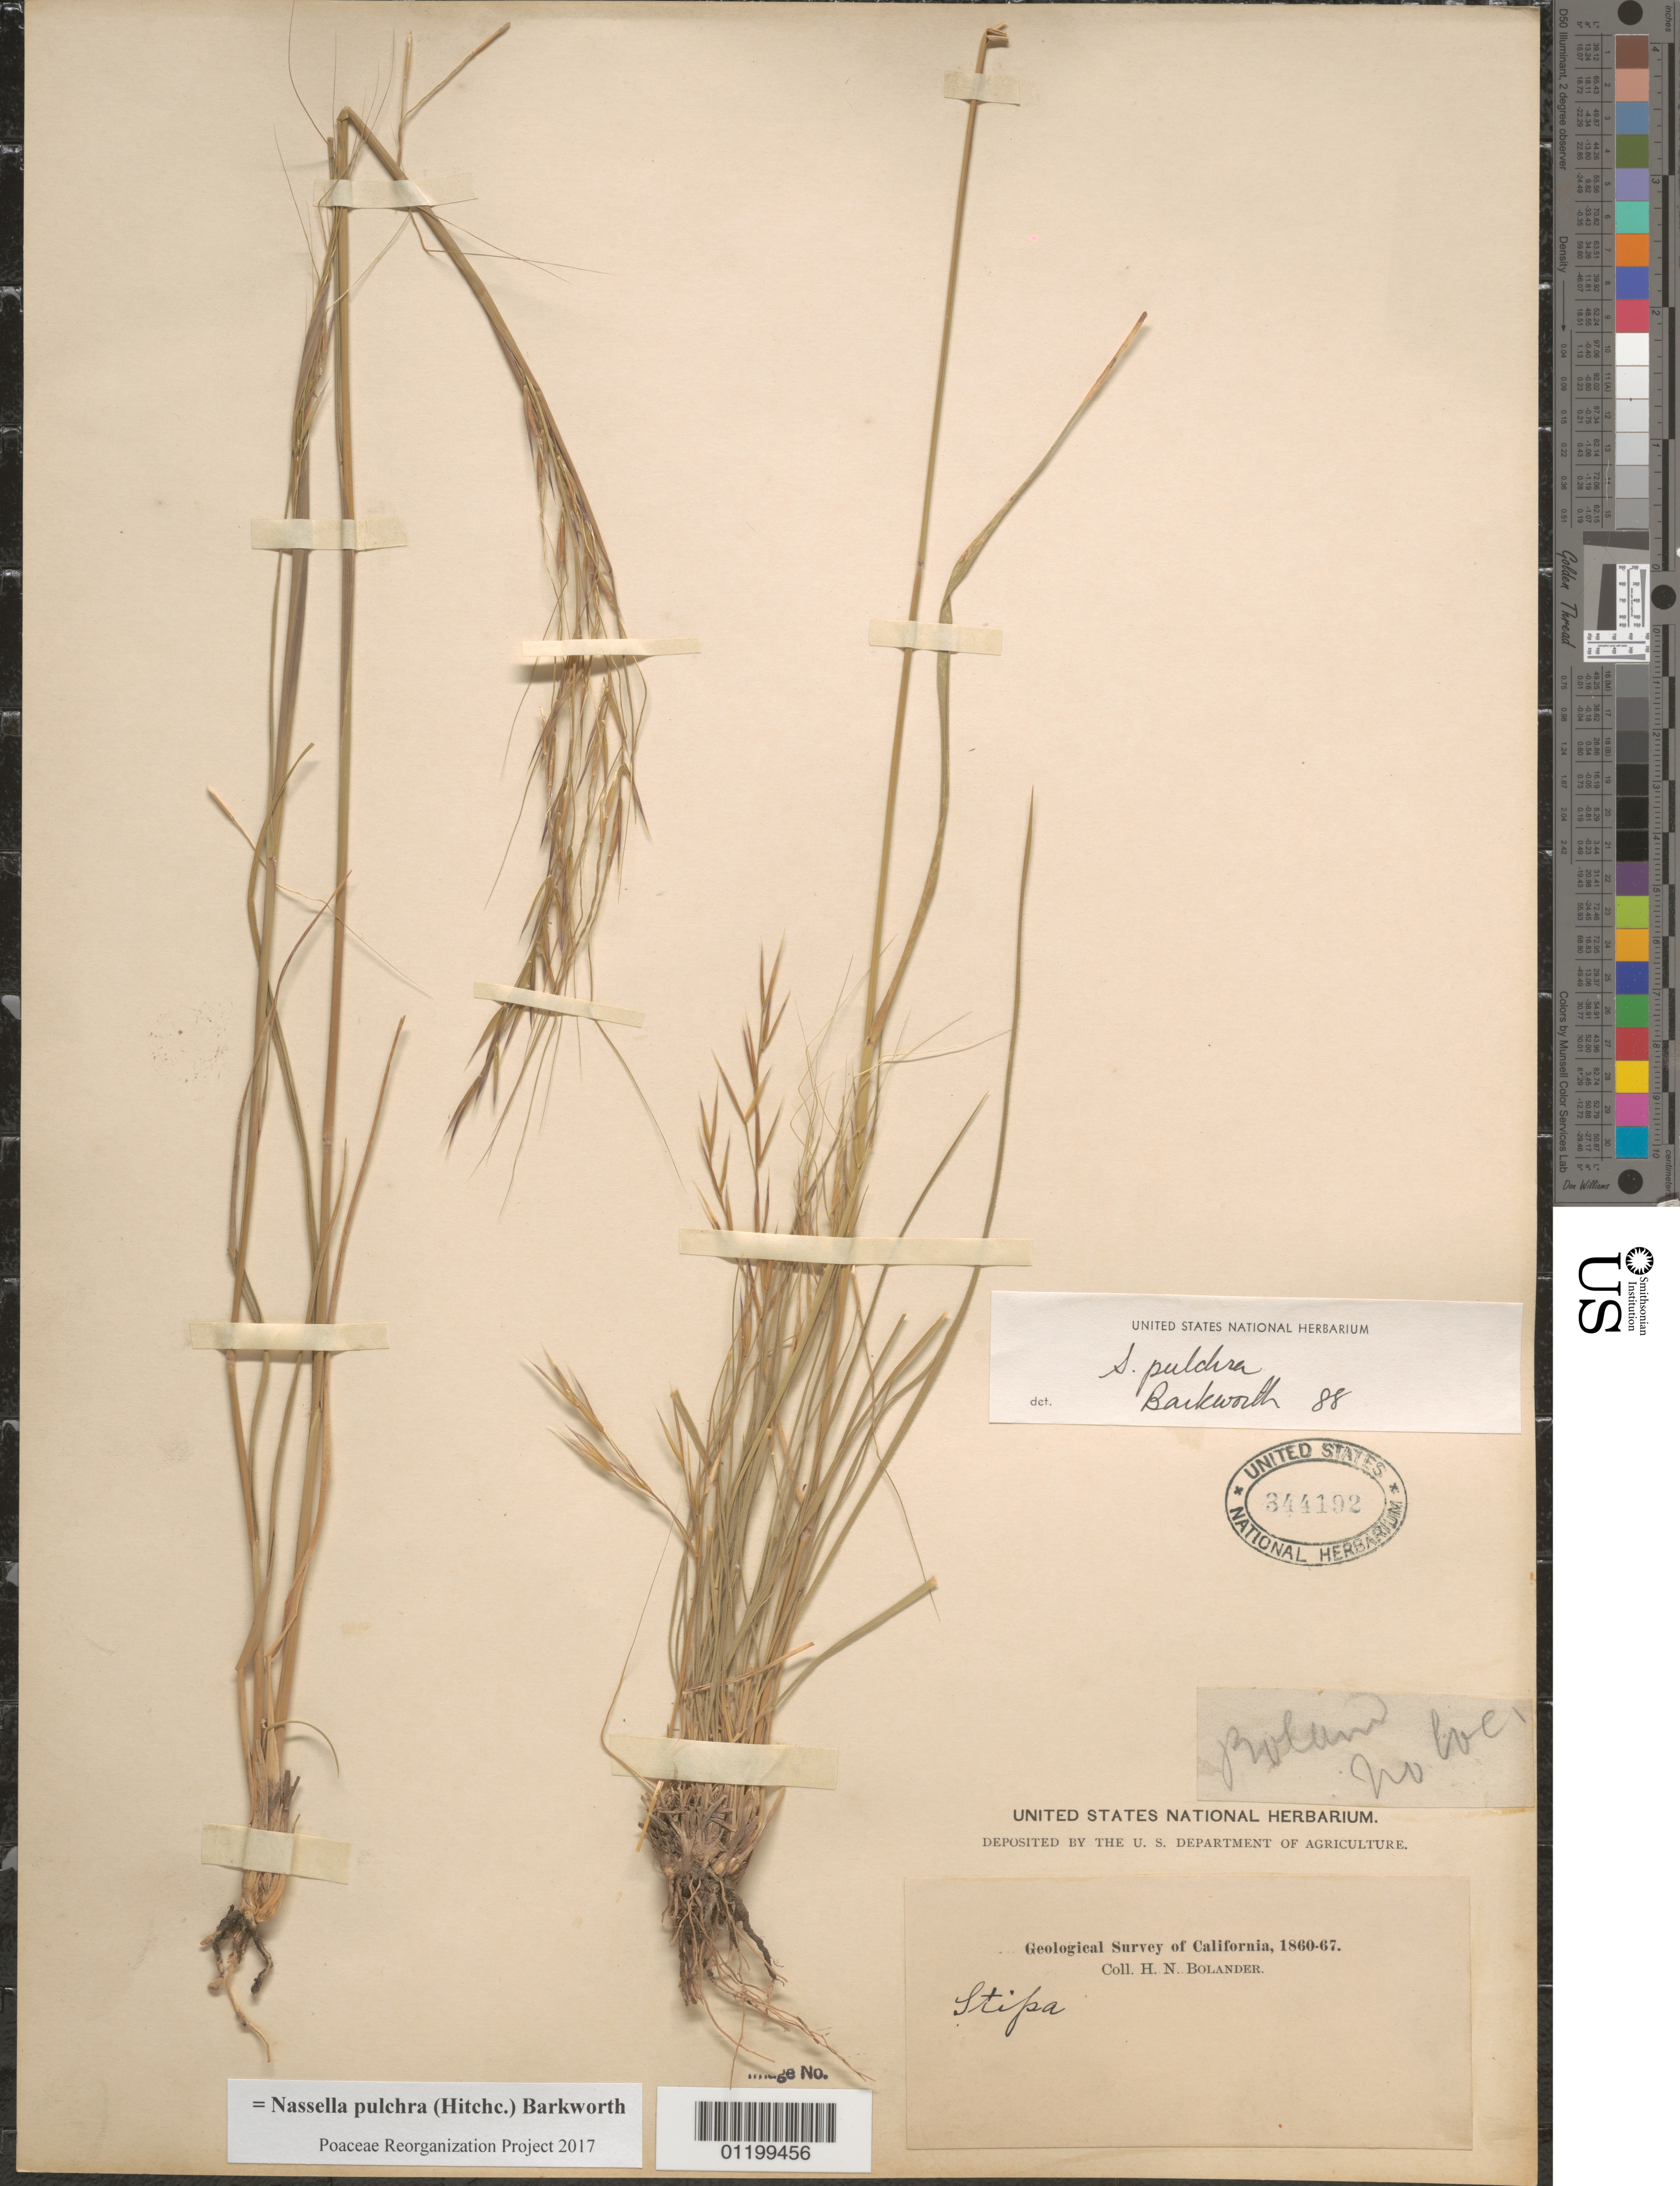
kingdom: Plantae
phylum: Tracheophyta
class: Liliopsida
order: Poales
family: Poaceae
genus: Nassella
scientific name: Nassella pulchra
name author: (Hitchc.) Barkworth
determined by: Poaceae Reorganization Project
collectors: H. Bolander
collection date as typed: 1860 to -- --- 1867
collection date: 1860/1867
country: United States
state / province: California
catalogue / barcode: US 344192